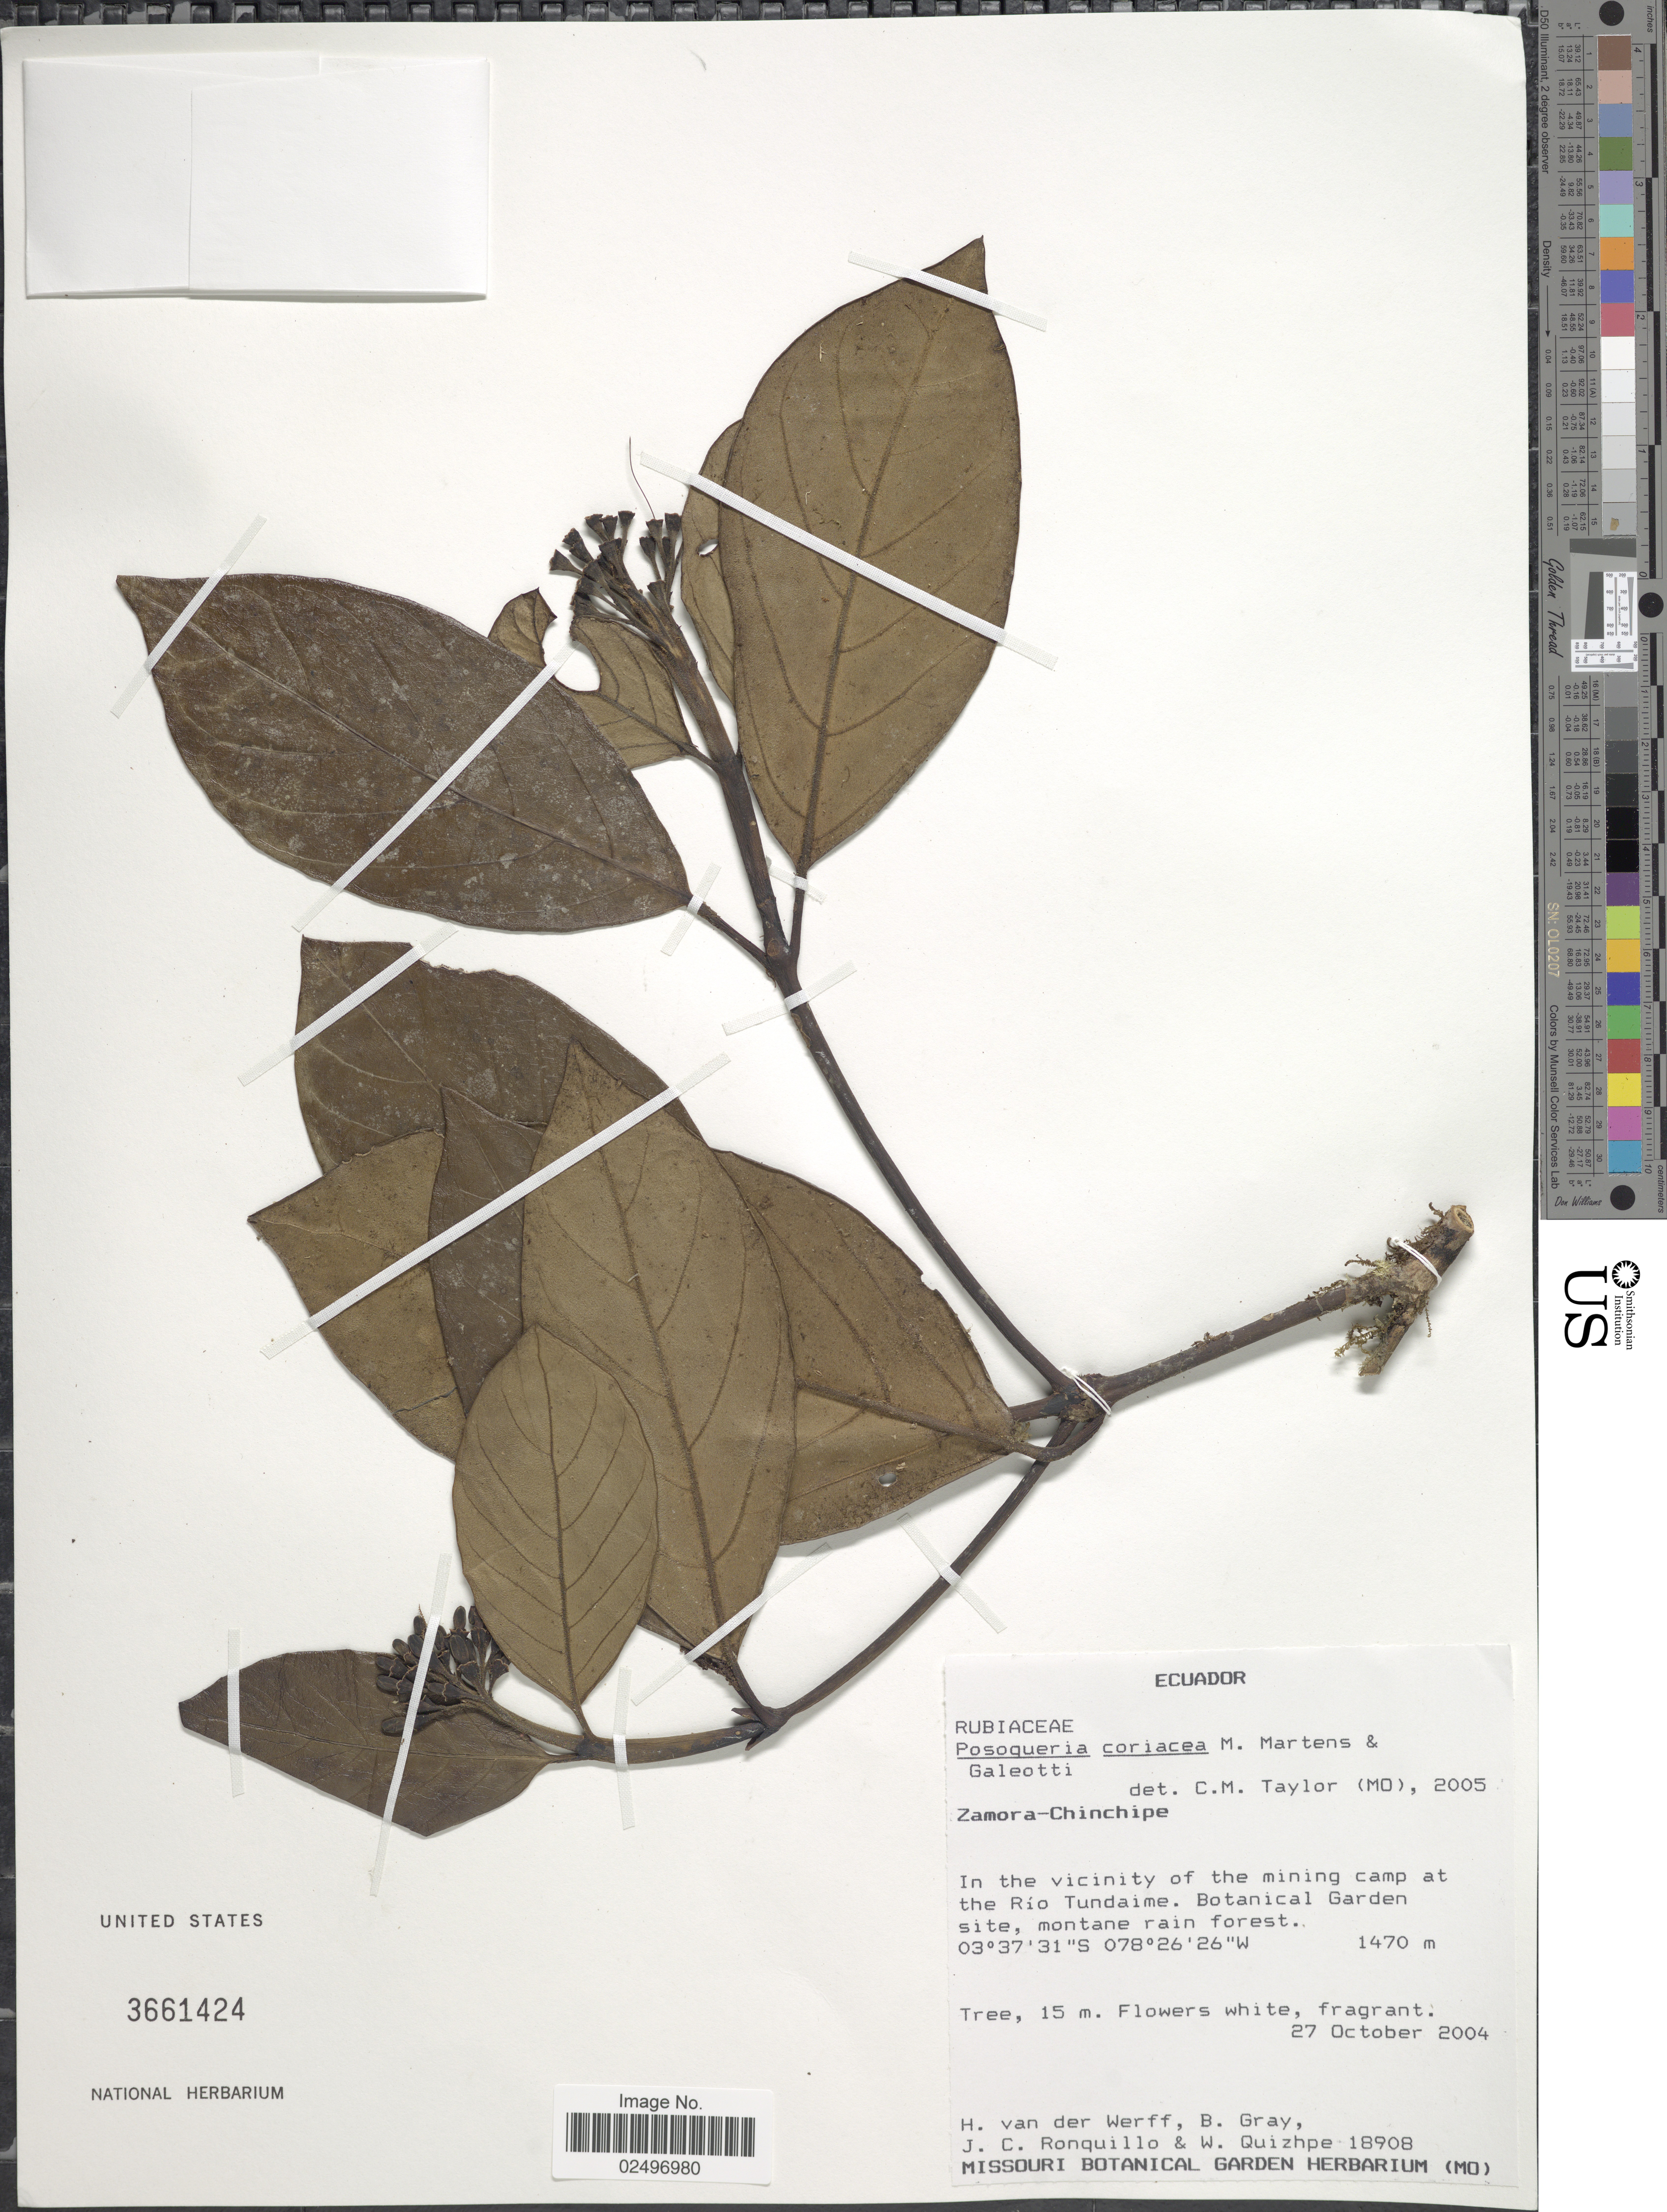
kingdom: Plantae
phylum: Tracheophyta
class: Magnoliopsida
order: Gentianales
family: Rubiaceae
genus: Posoqueria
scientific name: Posoqueria coriacea subsp. formosa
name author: M. Martens & Galeotti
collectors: H. van der Werff, B. Gray, J. Ronquillo & W. Quizhpe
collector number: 18908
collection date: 2004-10-27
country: Ecuador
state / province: Zamora-Chinchipe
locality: In the vicinity of the mining camp at the Río Tundaime. Botanical Garden site, montane rain forest.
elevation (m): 1470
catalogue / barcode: US 3661424